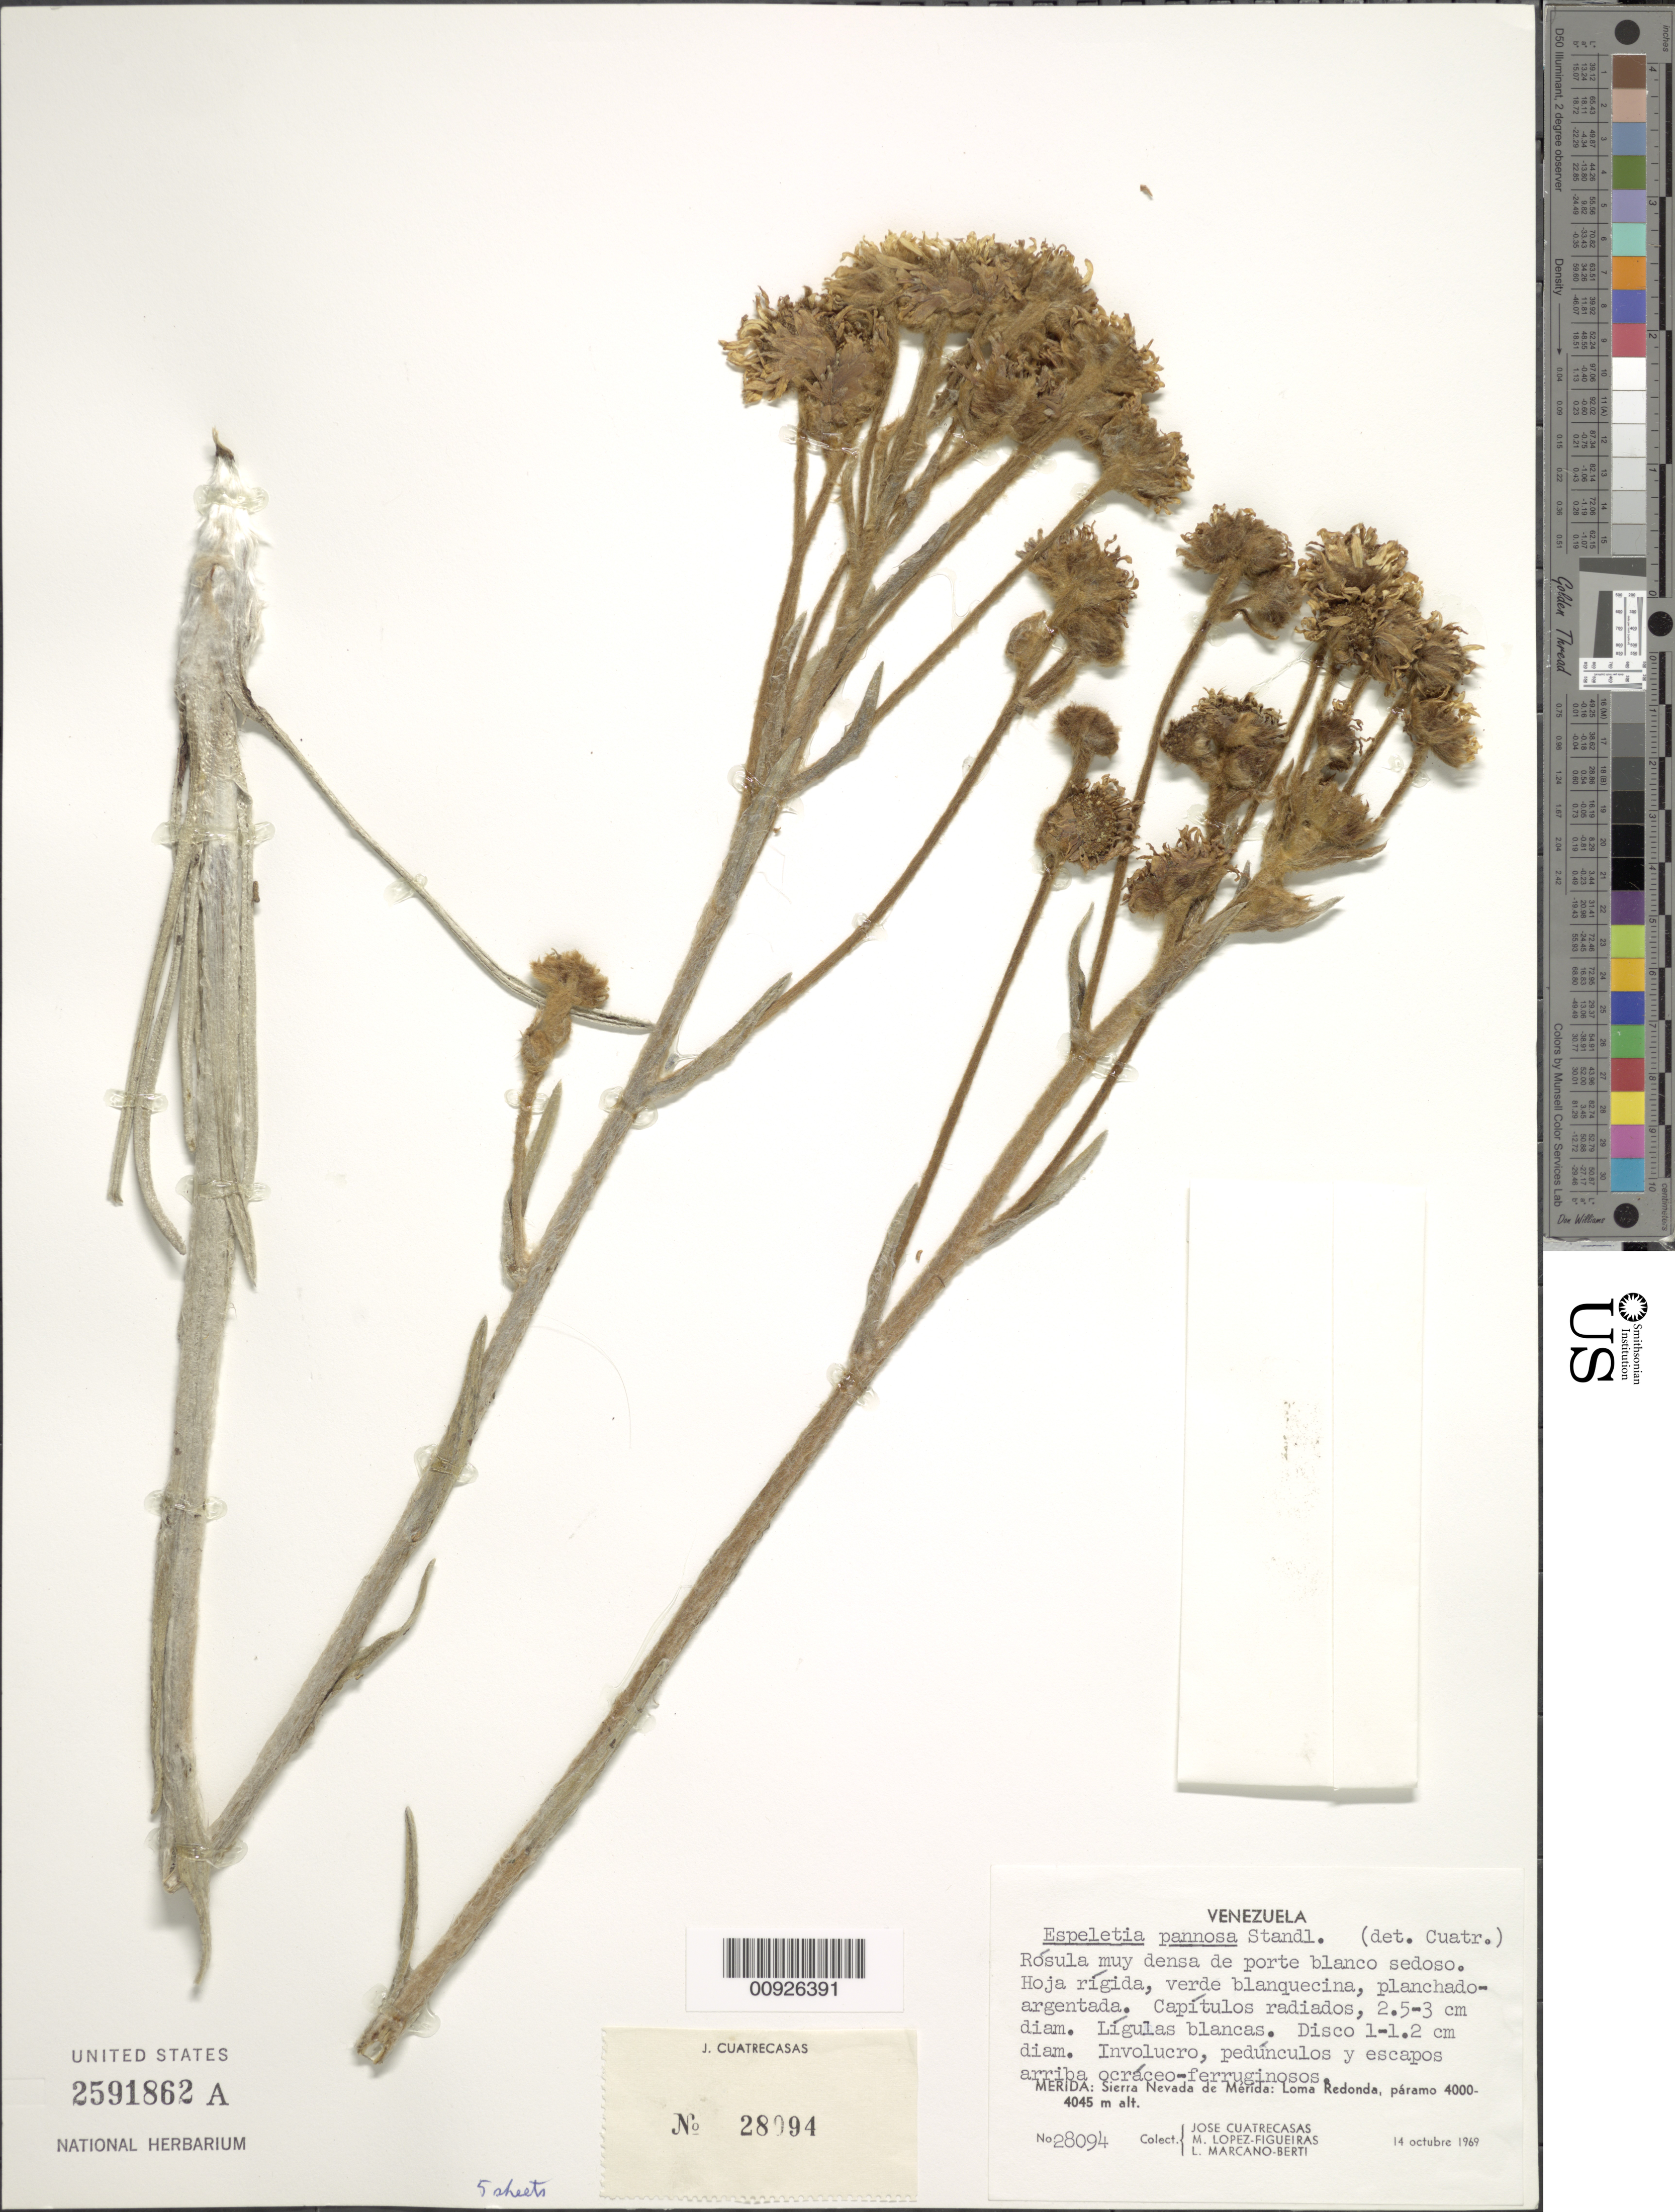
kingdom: Plantae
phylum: Tracheophyta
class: Magnoliopsida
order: Asterales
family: Asteraceae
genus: Espeletiopsis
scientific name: Espeletiopsis pannosa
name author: (Standl.) Cuatrec.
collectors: J. Cuatrecasas, M. López Figueiras & L. Marcano-Berti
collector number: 28094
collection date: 1969-10-14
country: Venezuela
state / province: Mérida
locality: Sierra Nevada de Mérida: Loma Redonda, páramo.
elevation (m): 4000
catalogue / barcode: US 2591862A